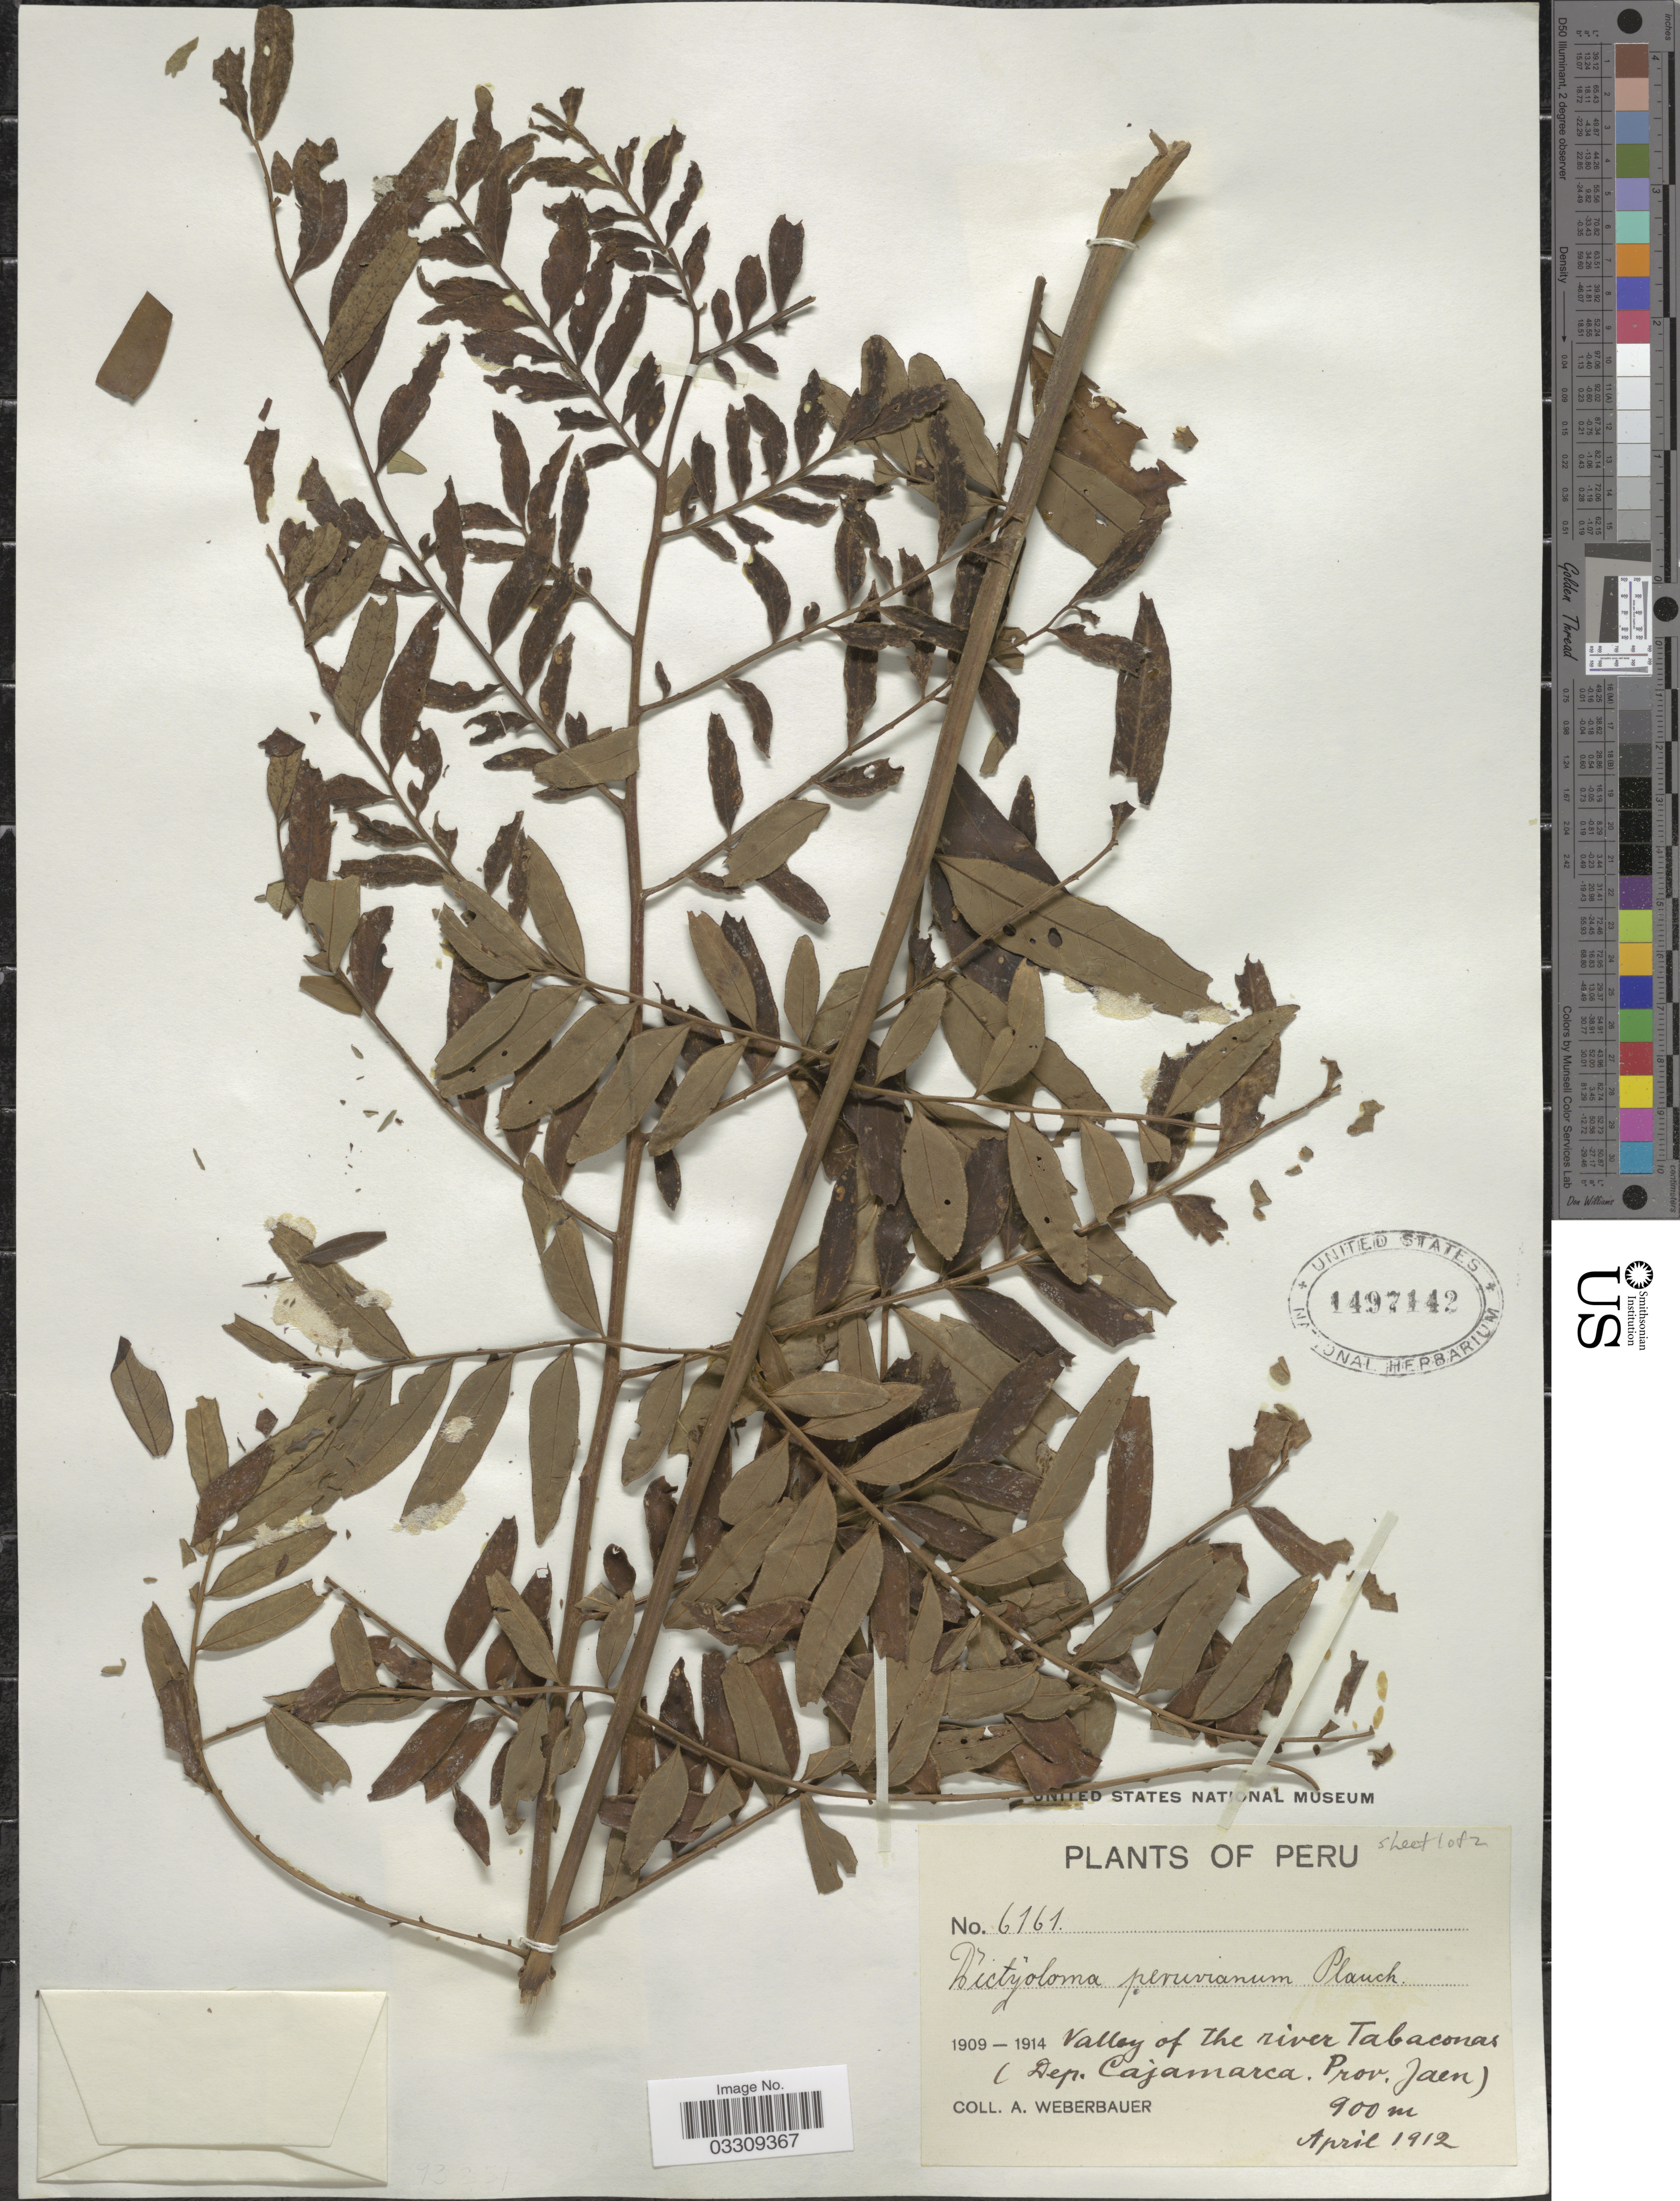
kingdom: Plantae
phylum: Tracheophyta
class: Magnoliopsida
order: Sapindales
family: Rutaceae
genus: Dictyoloma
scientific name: Dictyoloma peruvianum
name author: Planch.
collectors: A. Weberbauer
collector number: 6161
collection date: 1912-04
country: Peru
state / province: Cajamarca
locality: Valley of the river Tabaconas (Dep. Cajamarca. Prov. Jaen).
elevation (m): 900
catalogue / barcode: US 1497142